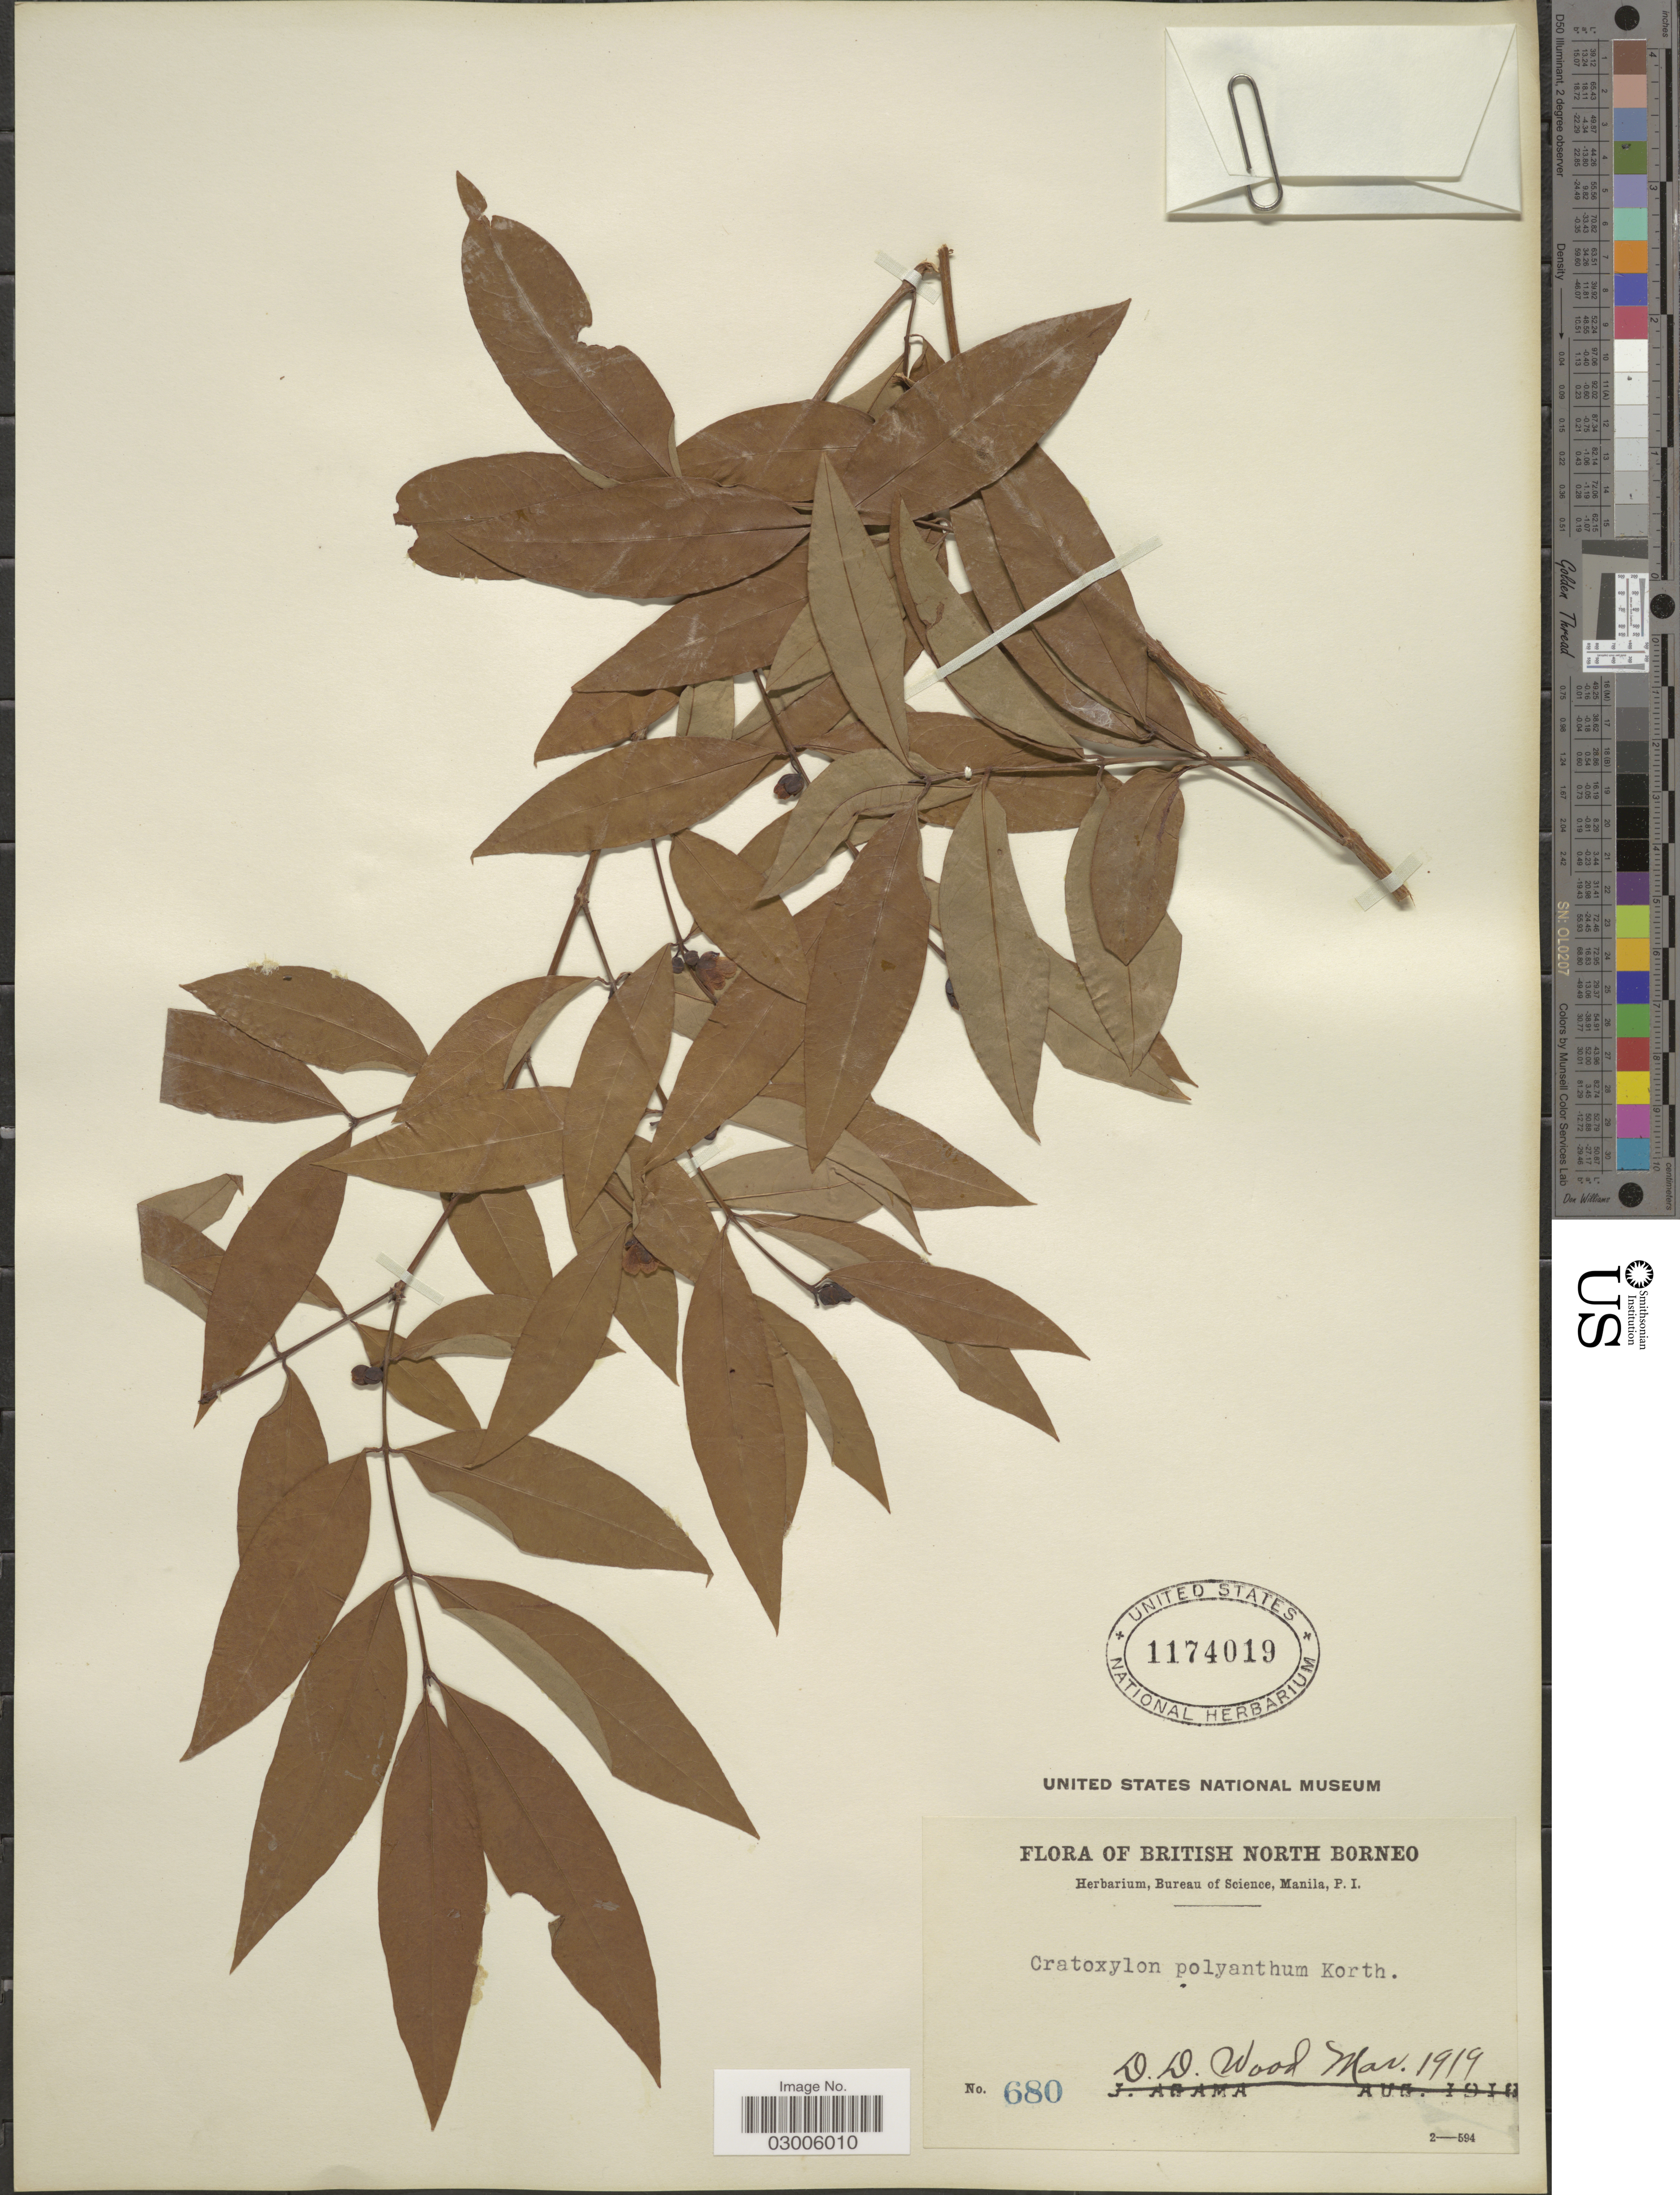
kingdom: Plantae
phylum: Tracheophyta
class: Magnoliopsida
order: Malpighiales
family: Hypericaceae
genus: Cratoxylum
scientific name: Cratoxylum polyanthum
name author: Korth.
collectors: D. Wood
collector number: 680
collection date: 1919-03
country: Malaysia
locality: British North Borneo.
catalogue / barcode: US 1174019